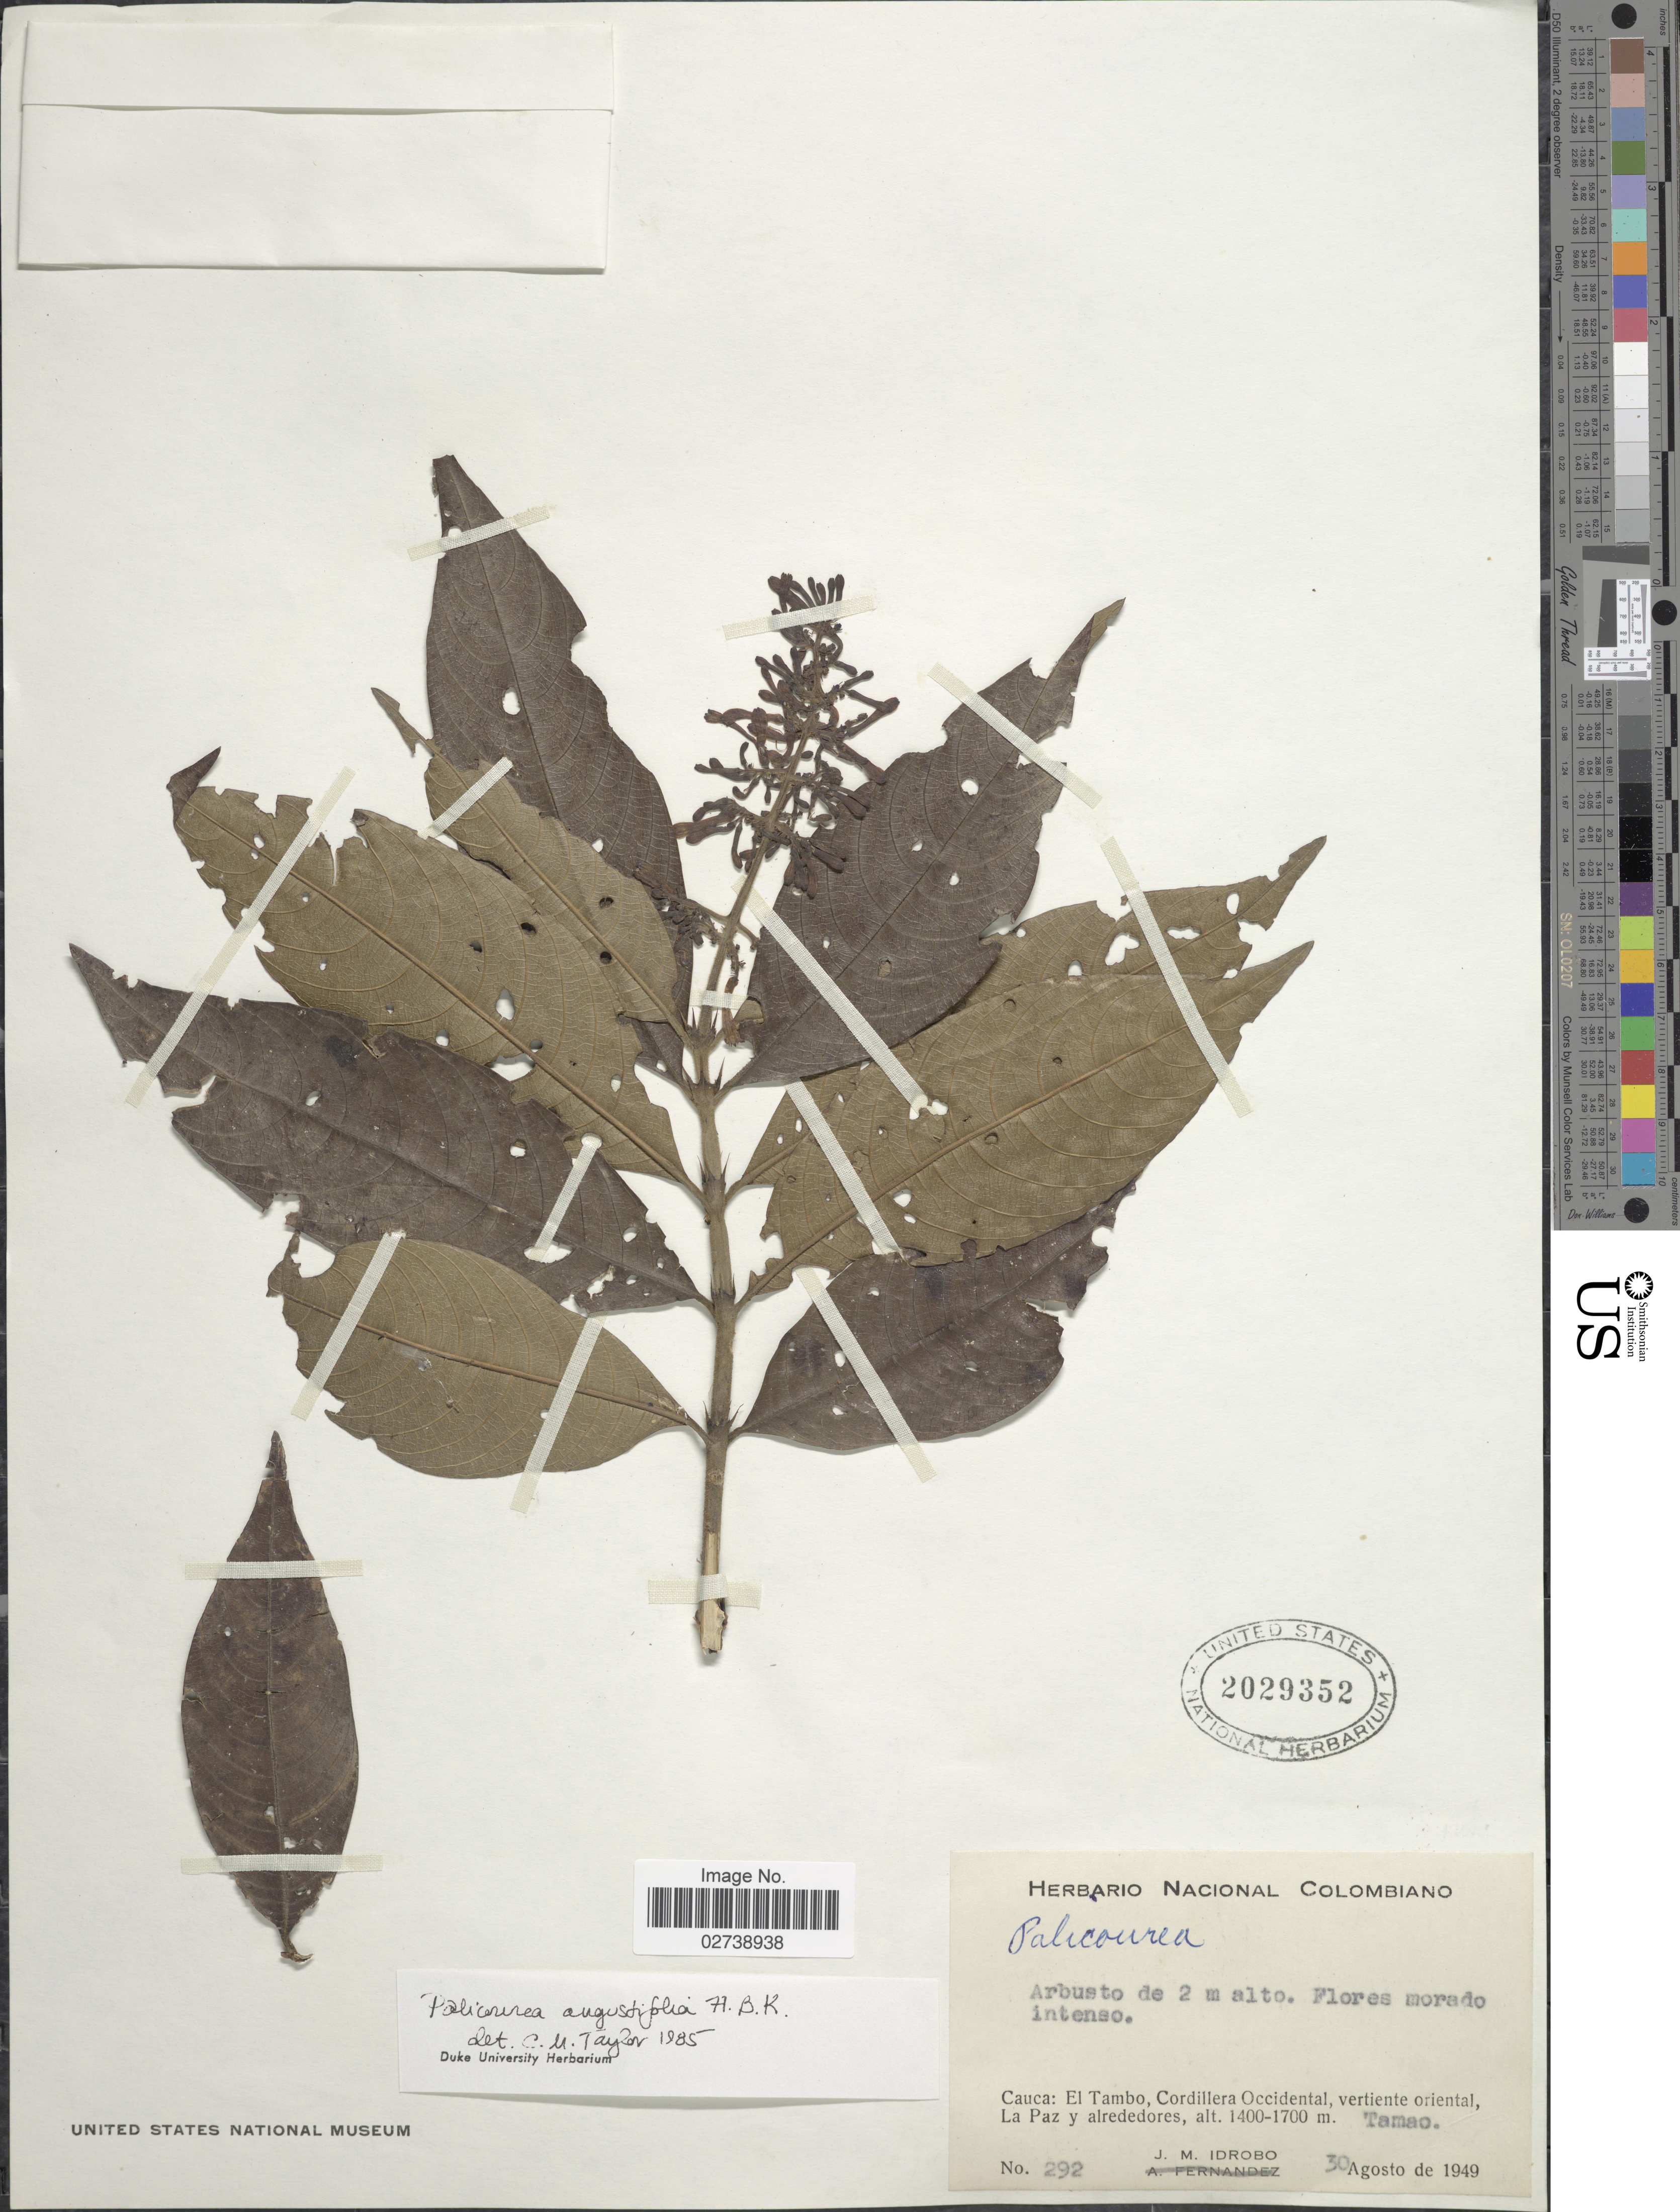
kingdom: Plantae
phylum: Tracheophyta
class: Magnoliopsida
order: Gentianales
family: Rubiaceae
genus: Palicourea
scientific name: Palicourea angustifolia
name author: Kunth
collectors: J. M. Idrobo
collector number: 292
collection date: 1949-08-30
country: Colombia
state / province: Cauca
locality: Cauca: El tambo, Cordillera Occidental, vertiente oriental La Paz y alrededores. Tamao.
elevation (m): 1400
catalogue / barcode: US 2029352